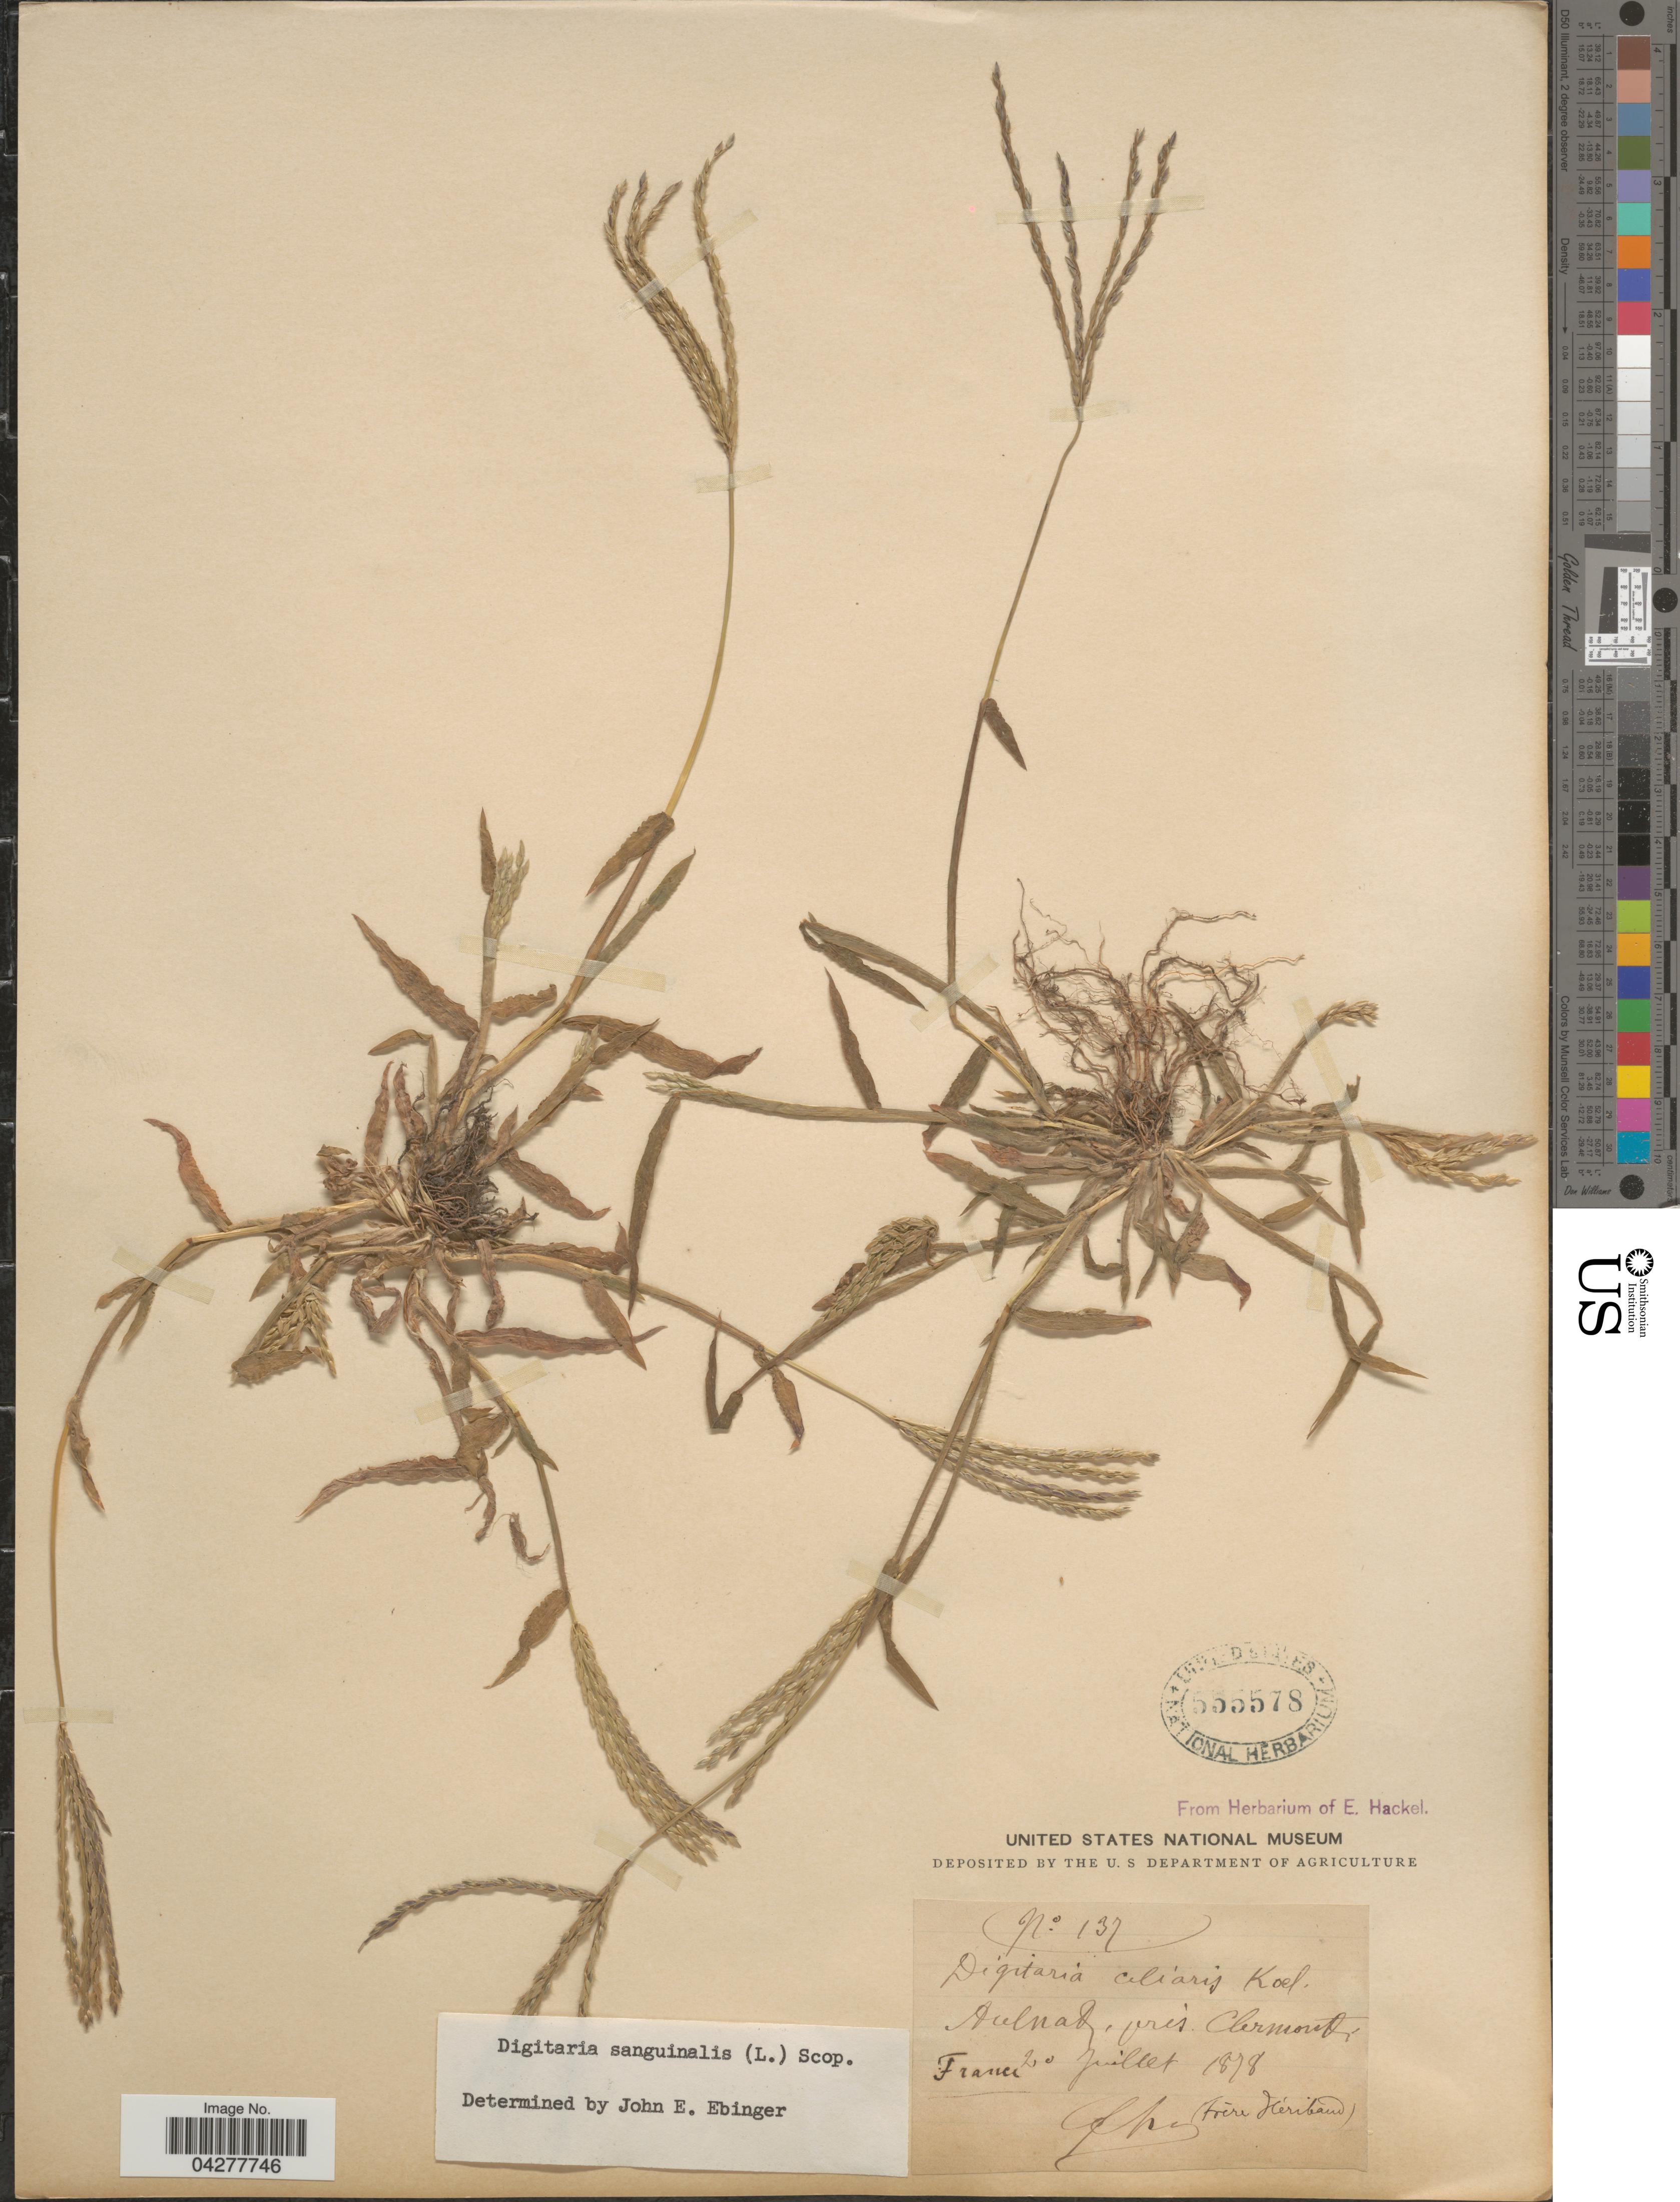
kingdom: Plantae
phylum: Tracheophyta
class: Liliopsida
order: Poales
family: Poaceae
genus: Digitaria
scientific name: Digitaria sanguinalis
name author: (L.) Scop.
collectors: F. Heribaud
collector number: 137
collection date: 1878-07-20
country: France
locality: Aulnat prés Clermont.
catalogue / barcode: US 555578